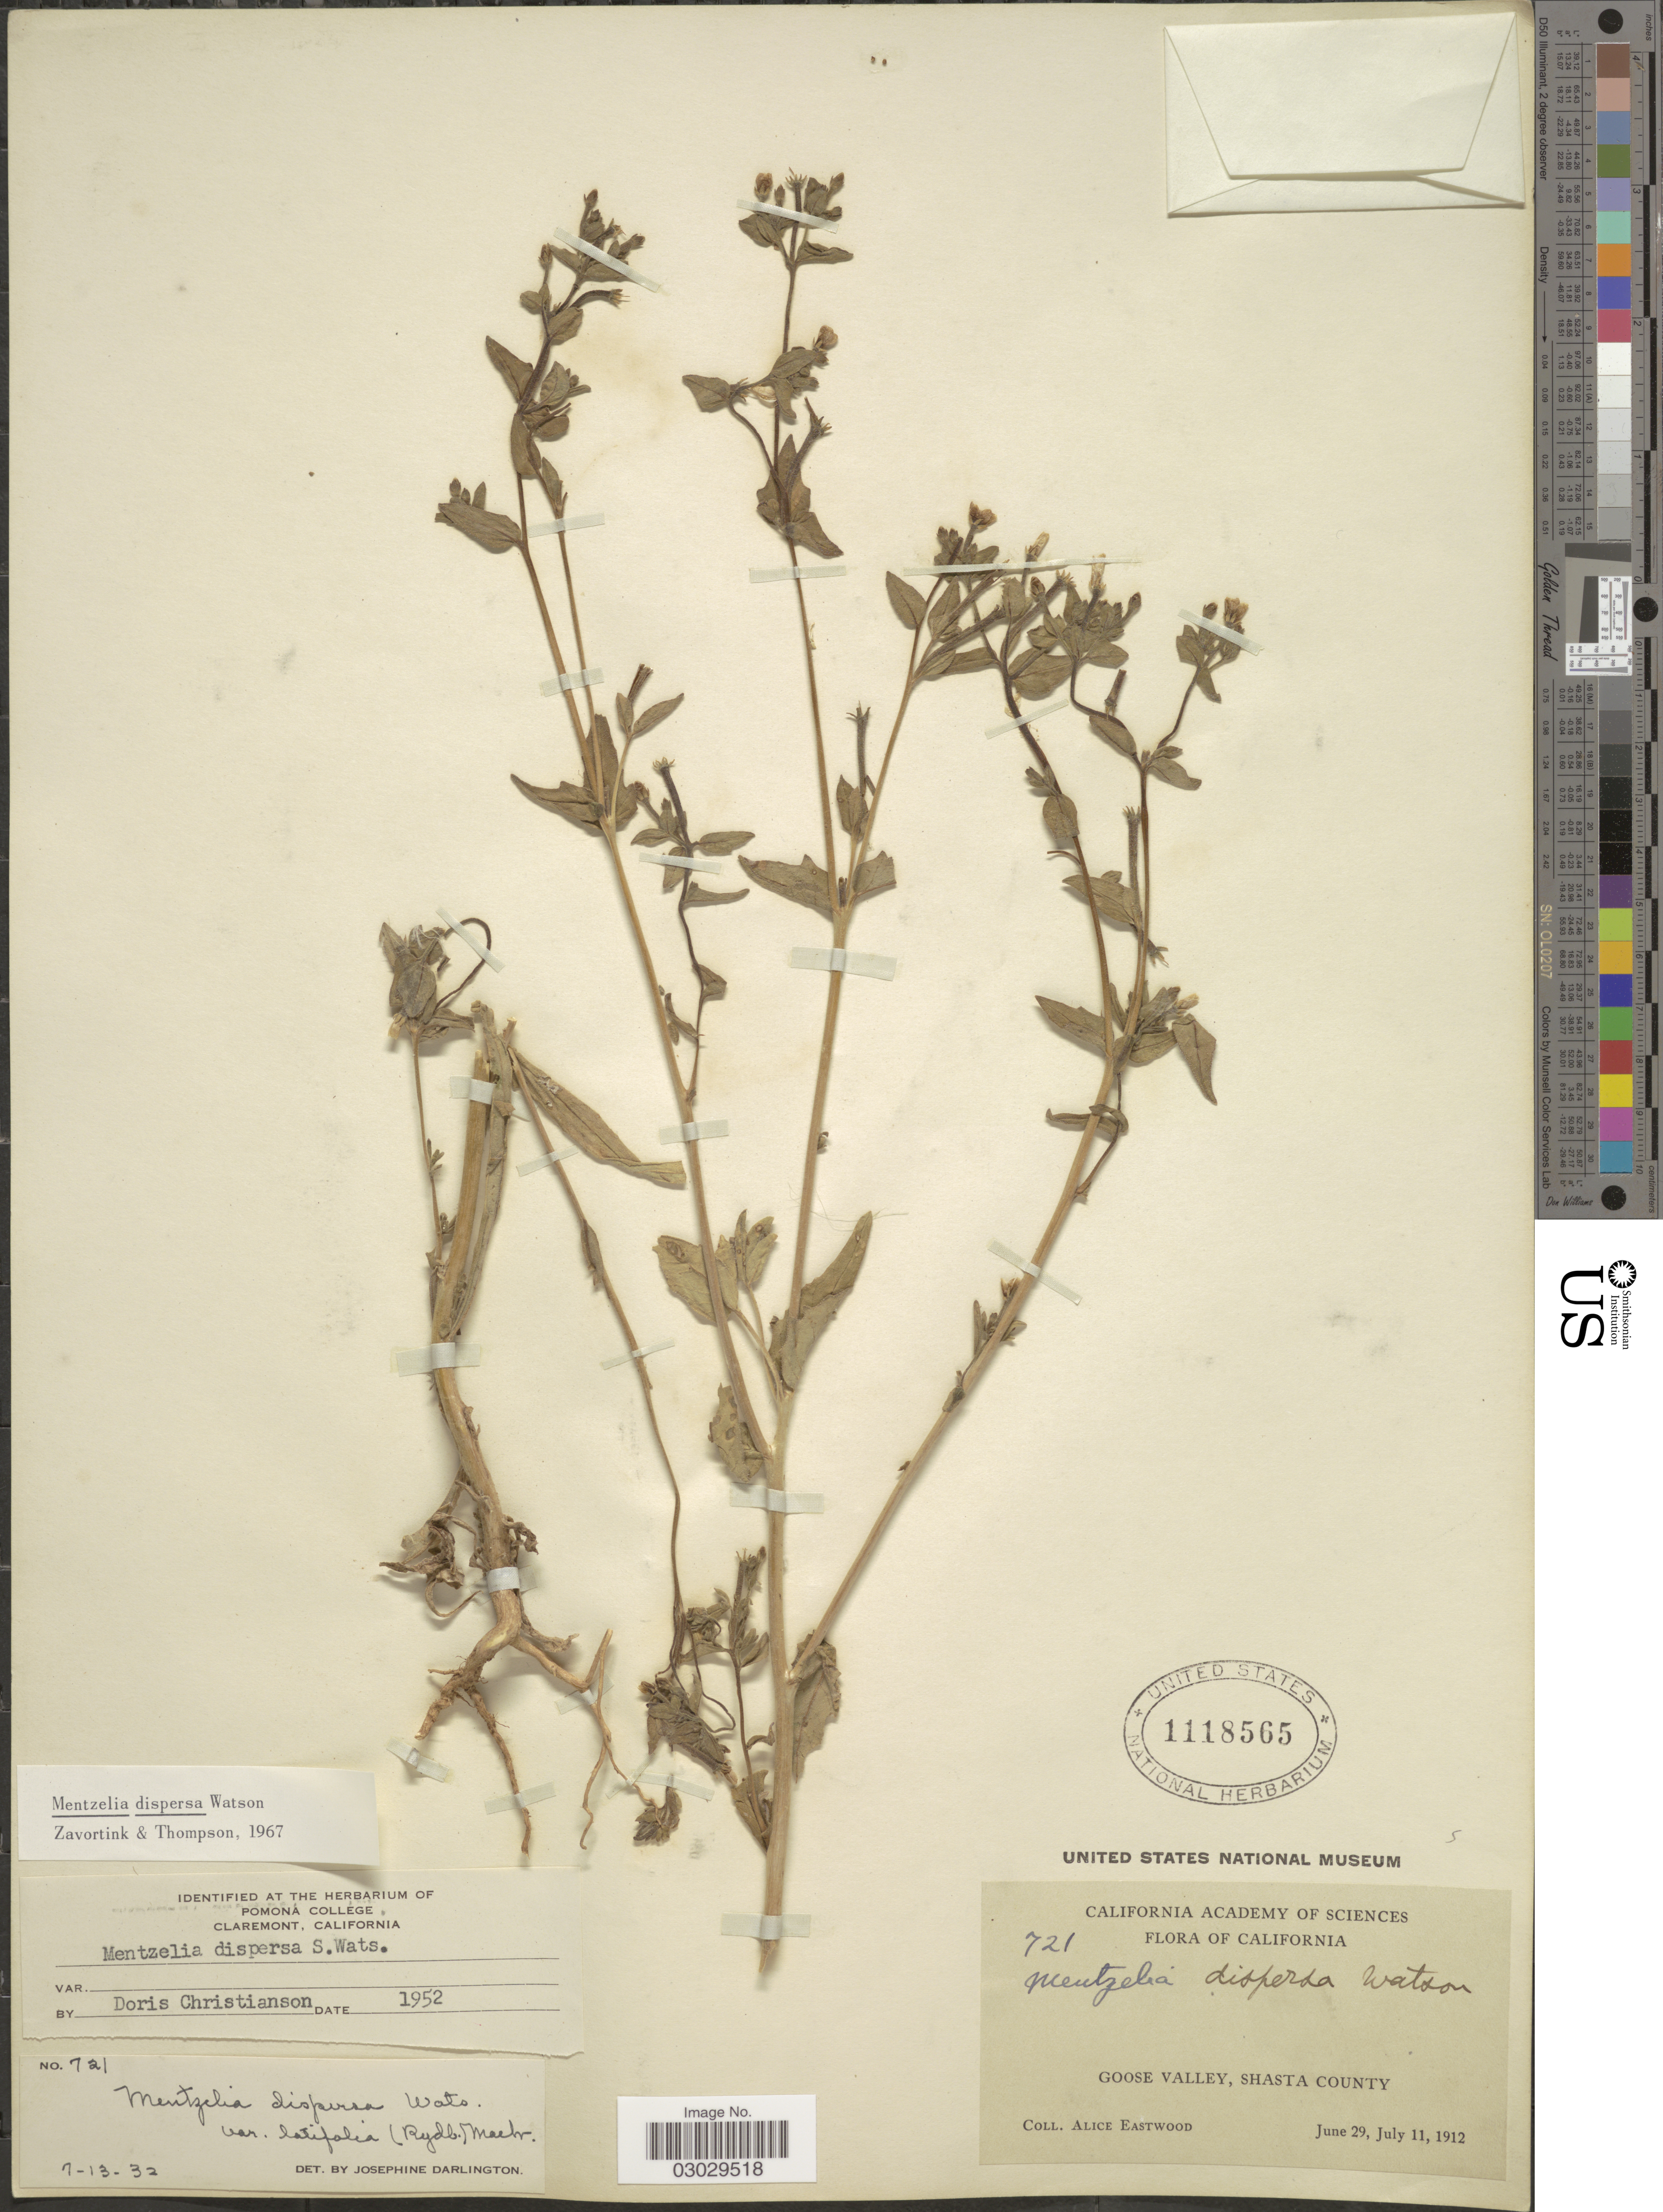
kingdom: Plantae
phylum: Tracheophyta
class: Magnoliopsida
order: Cornales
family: Loasaceae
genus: Mentzelia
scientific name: Mentzelia dispersa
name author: S. Watson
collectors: A. Eastwood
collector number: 721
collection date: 1912-06-29/1912-07-11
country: United States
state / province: California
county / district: Shasta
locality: Goose Valley, Shasta County.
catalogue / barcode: US 1118565